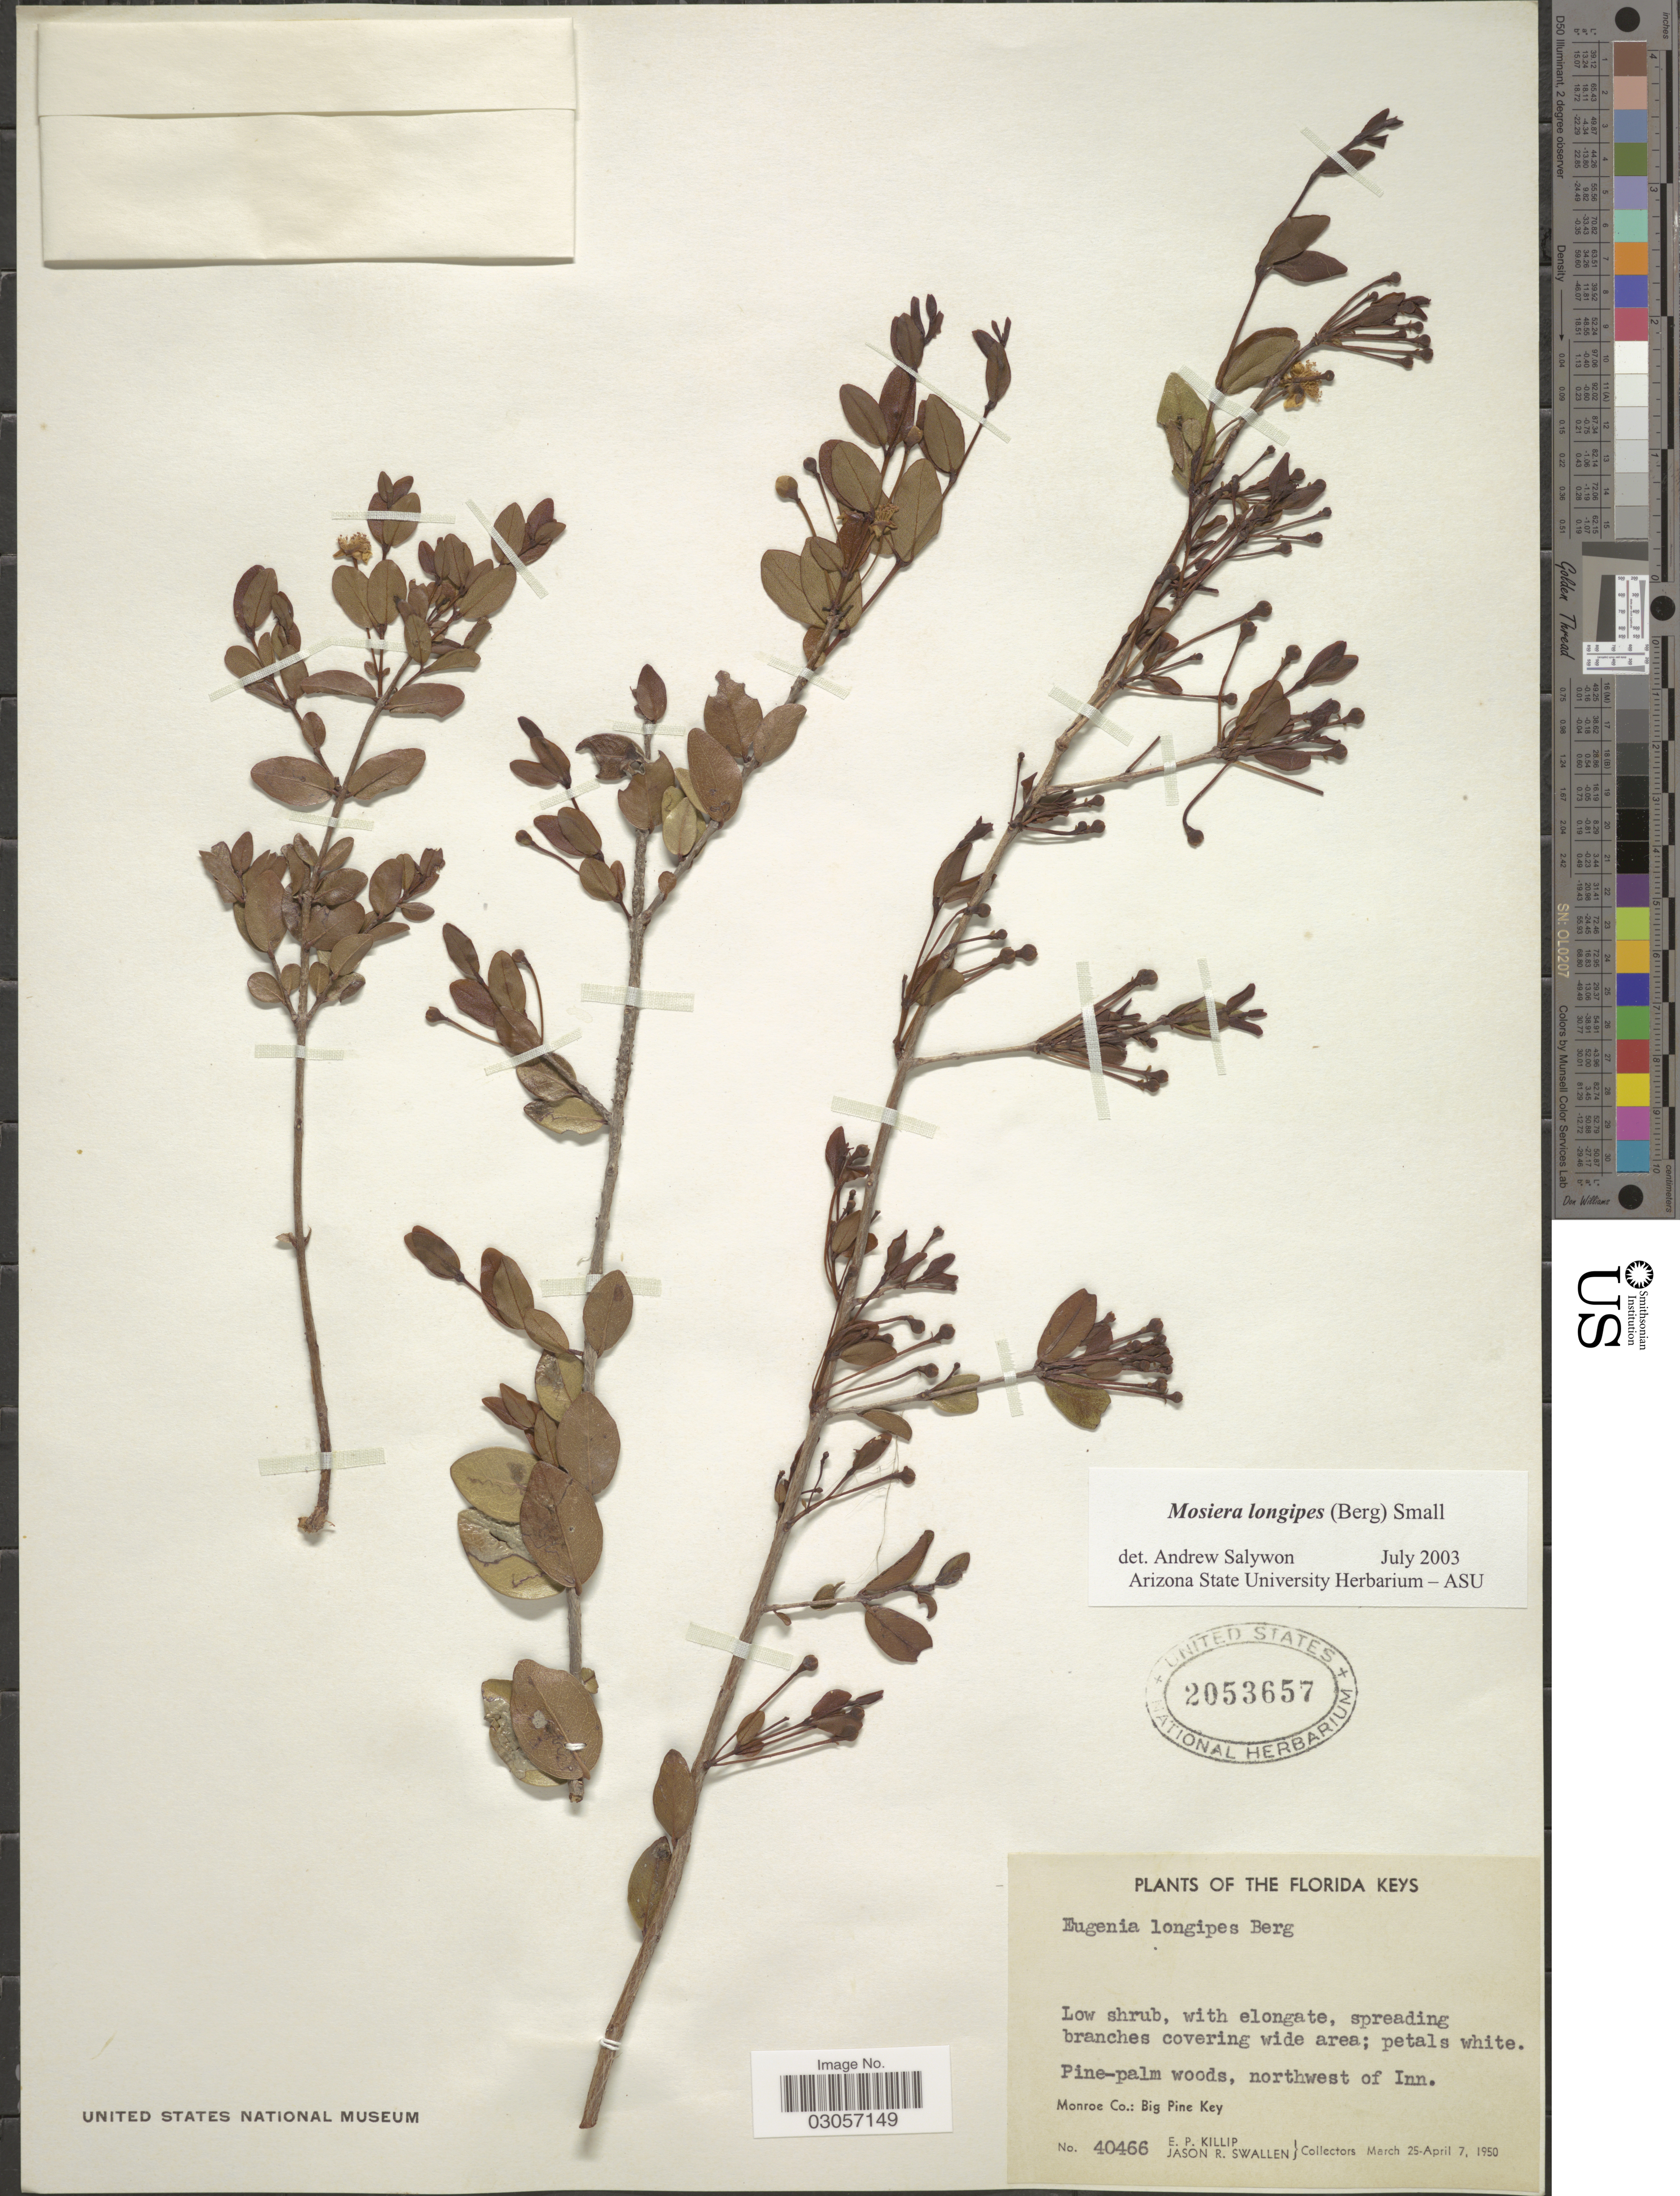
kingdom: Plantae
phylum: Tracheophyta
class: Magnoliopsida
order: Myrtales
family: Myrtaceae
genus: Mosiera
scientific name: Mosiera longipes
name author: (O. Berg) Small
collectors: E. P. Killip & J. R. Swallen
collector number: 40466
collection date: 1950-03-25/1950-04-07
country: United States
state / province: Florida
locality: The Florida Keys, Pine-palm woods, northwest of Inn. Monroe Co.: Big Pine Key.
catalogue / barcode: US 2053657